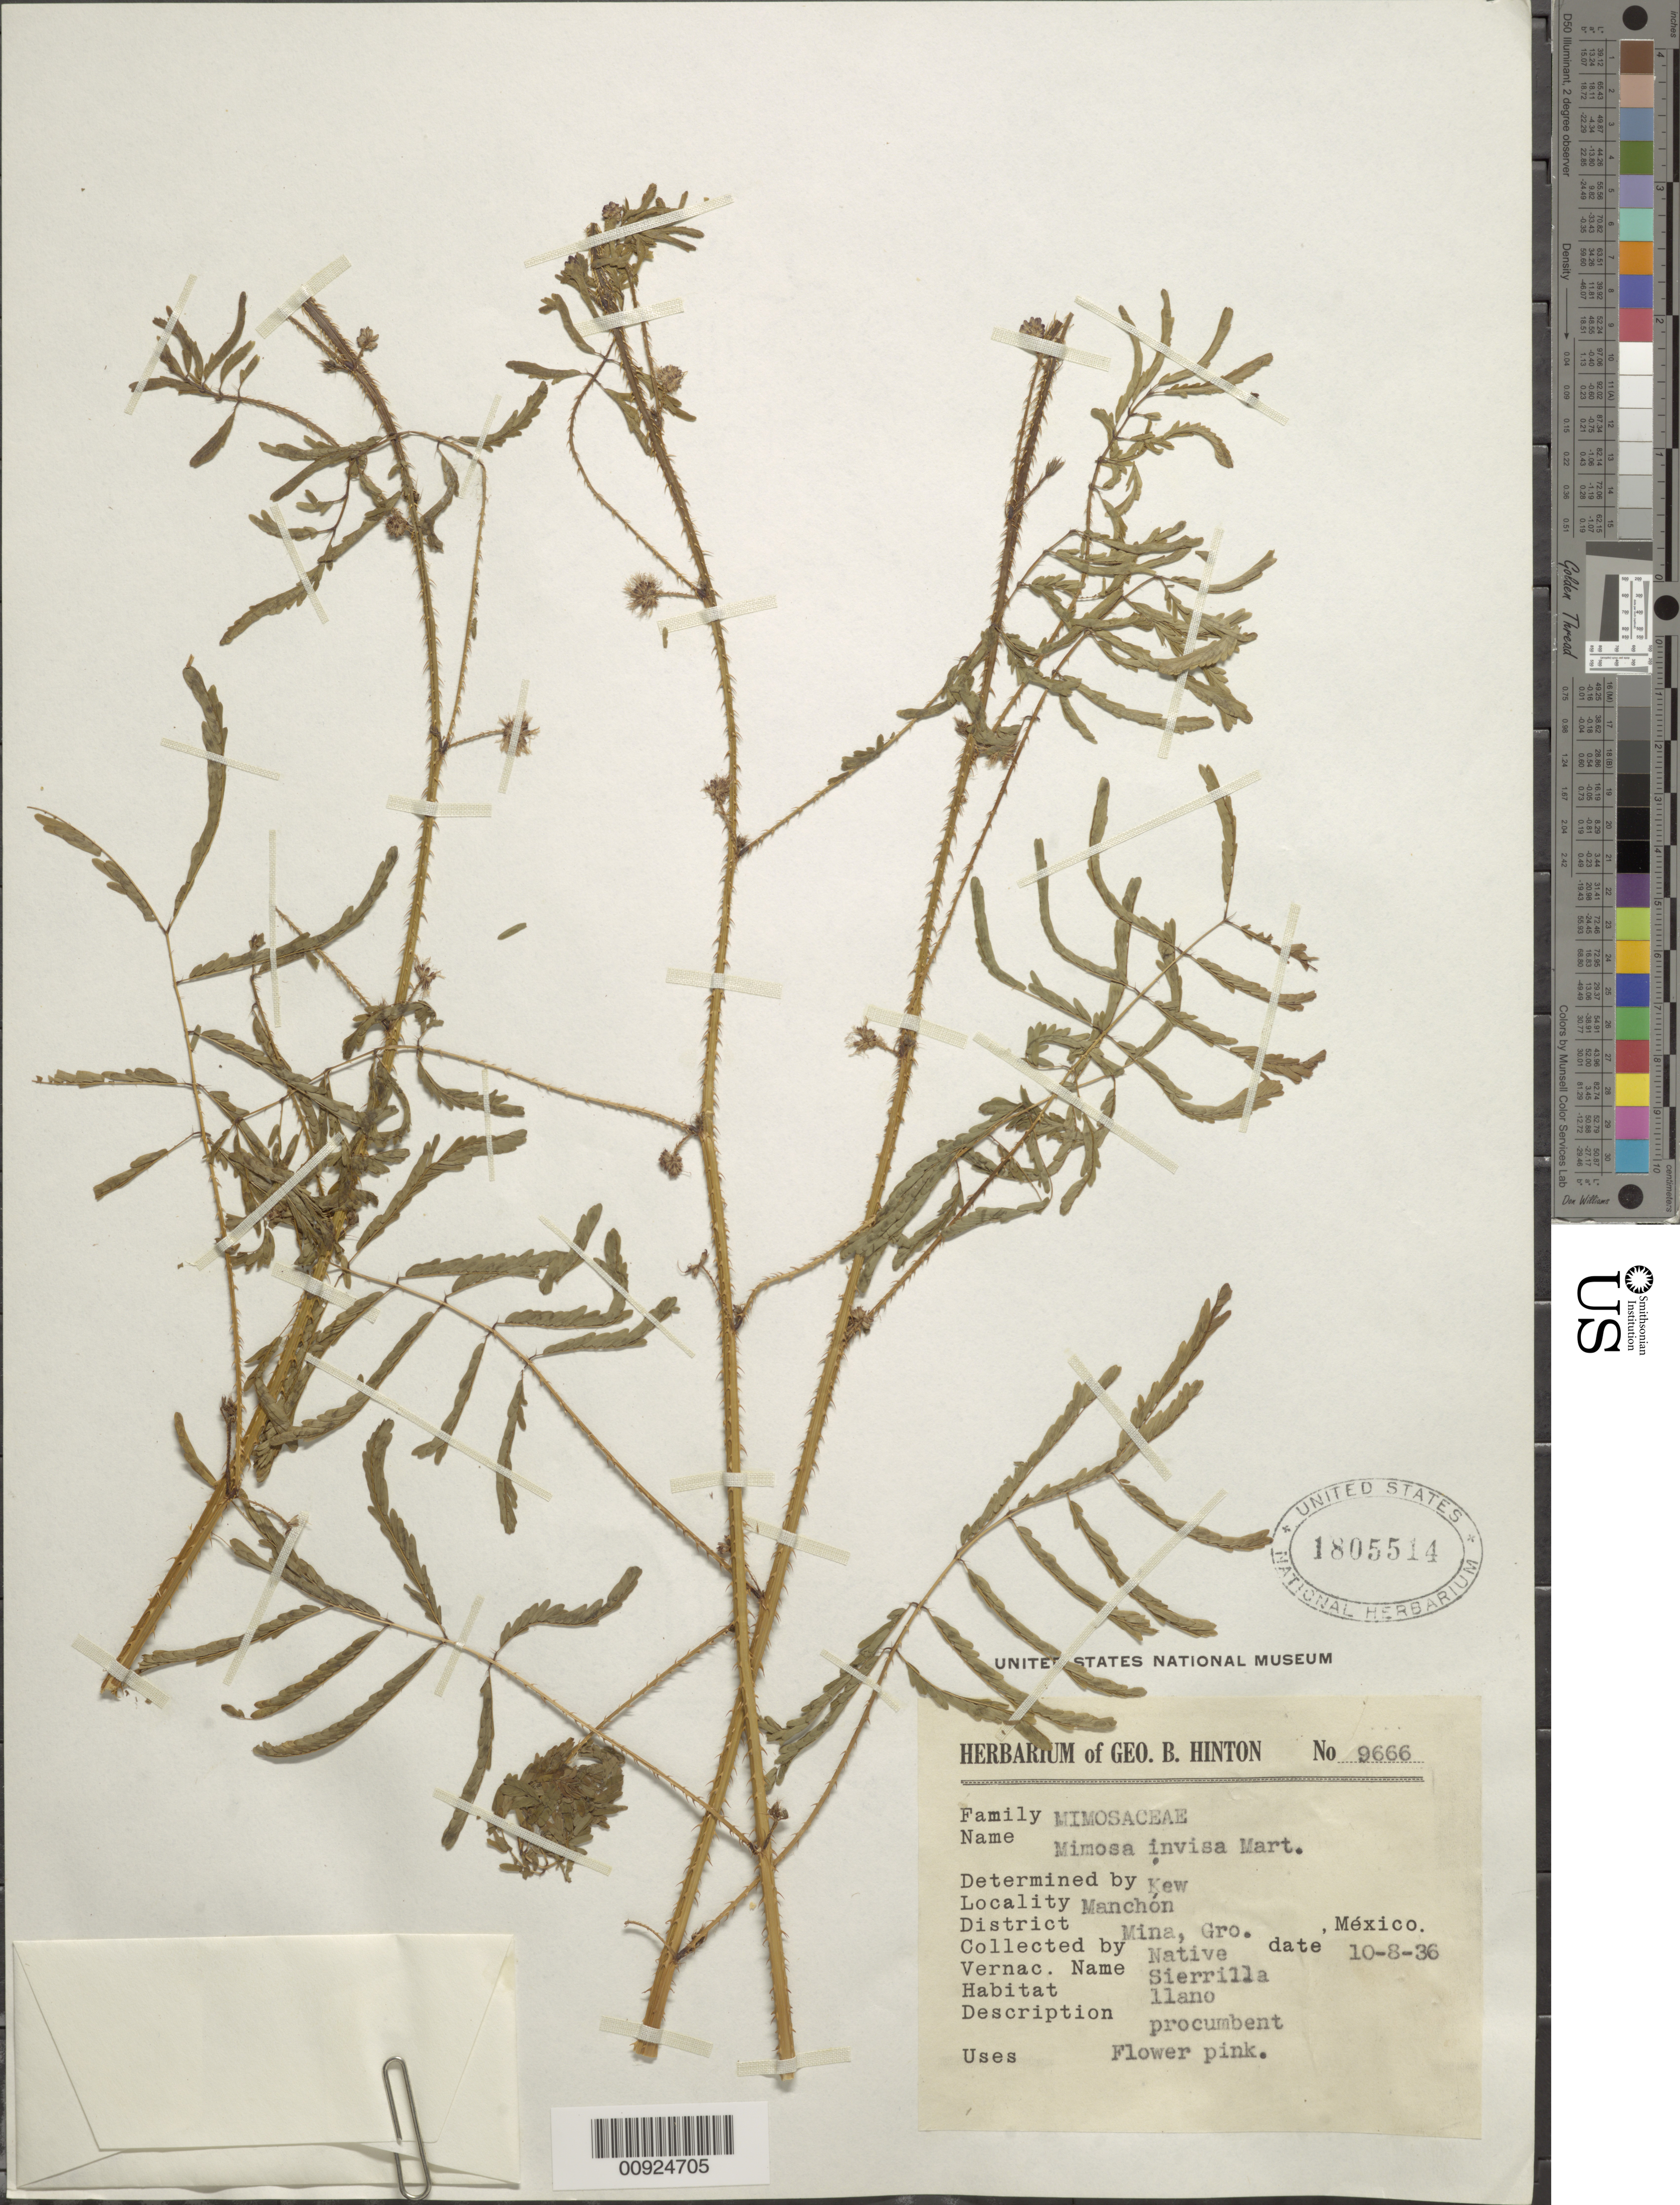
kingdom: Plantae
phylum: Tracheophyta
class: Magnoliopsida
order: Fabales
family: Fabaceae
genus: Mimosa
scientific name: Mimosa invisa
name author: Mart. ex Colla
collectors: G. B. Hinton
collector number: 9666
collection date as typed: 08 Oct 1936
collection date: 1936-10-08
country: Mexico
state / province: Guerrero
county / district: Mina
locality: Manchón, District Mina, Guerrero.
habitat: Llano.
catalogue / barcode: US 1805514